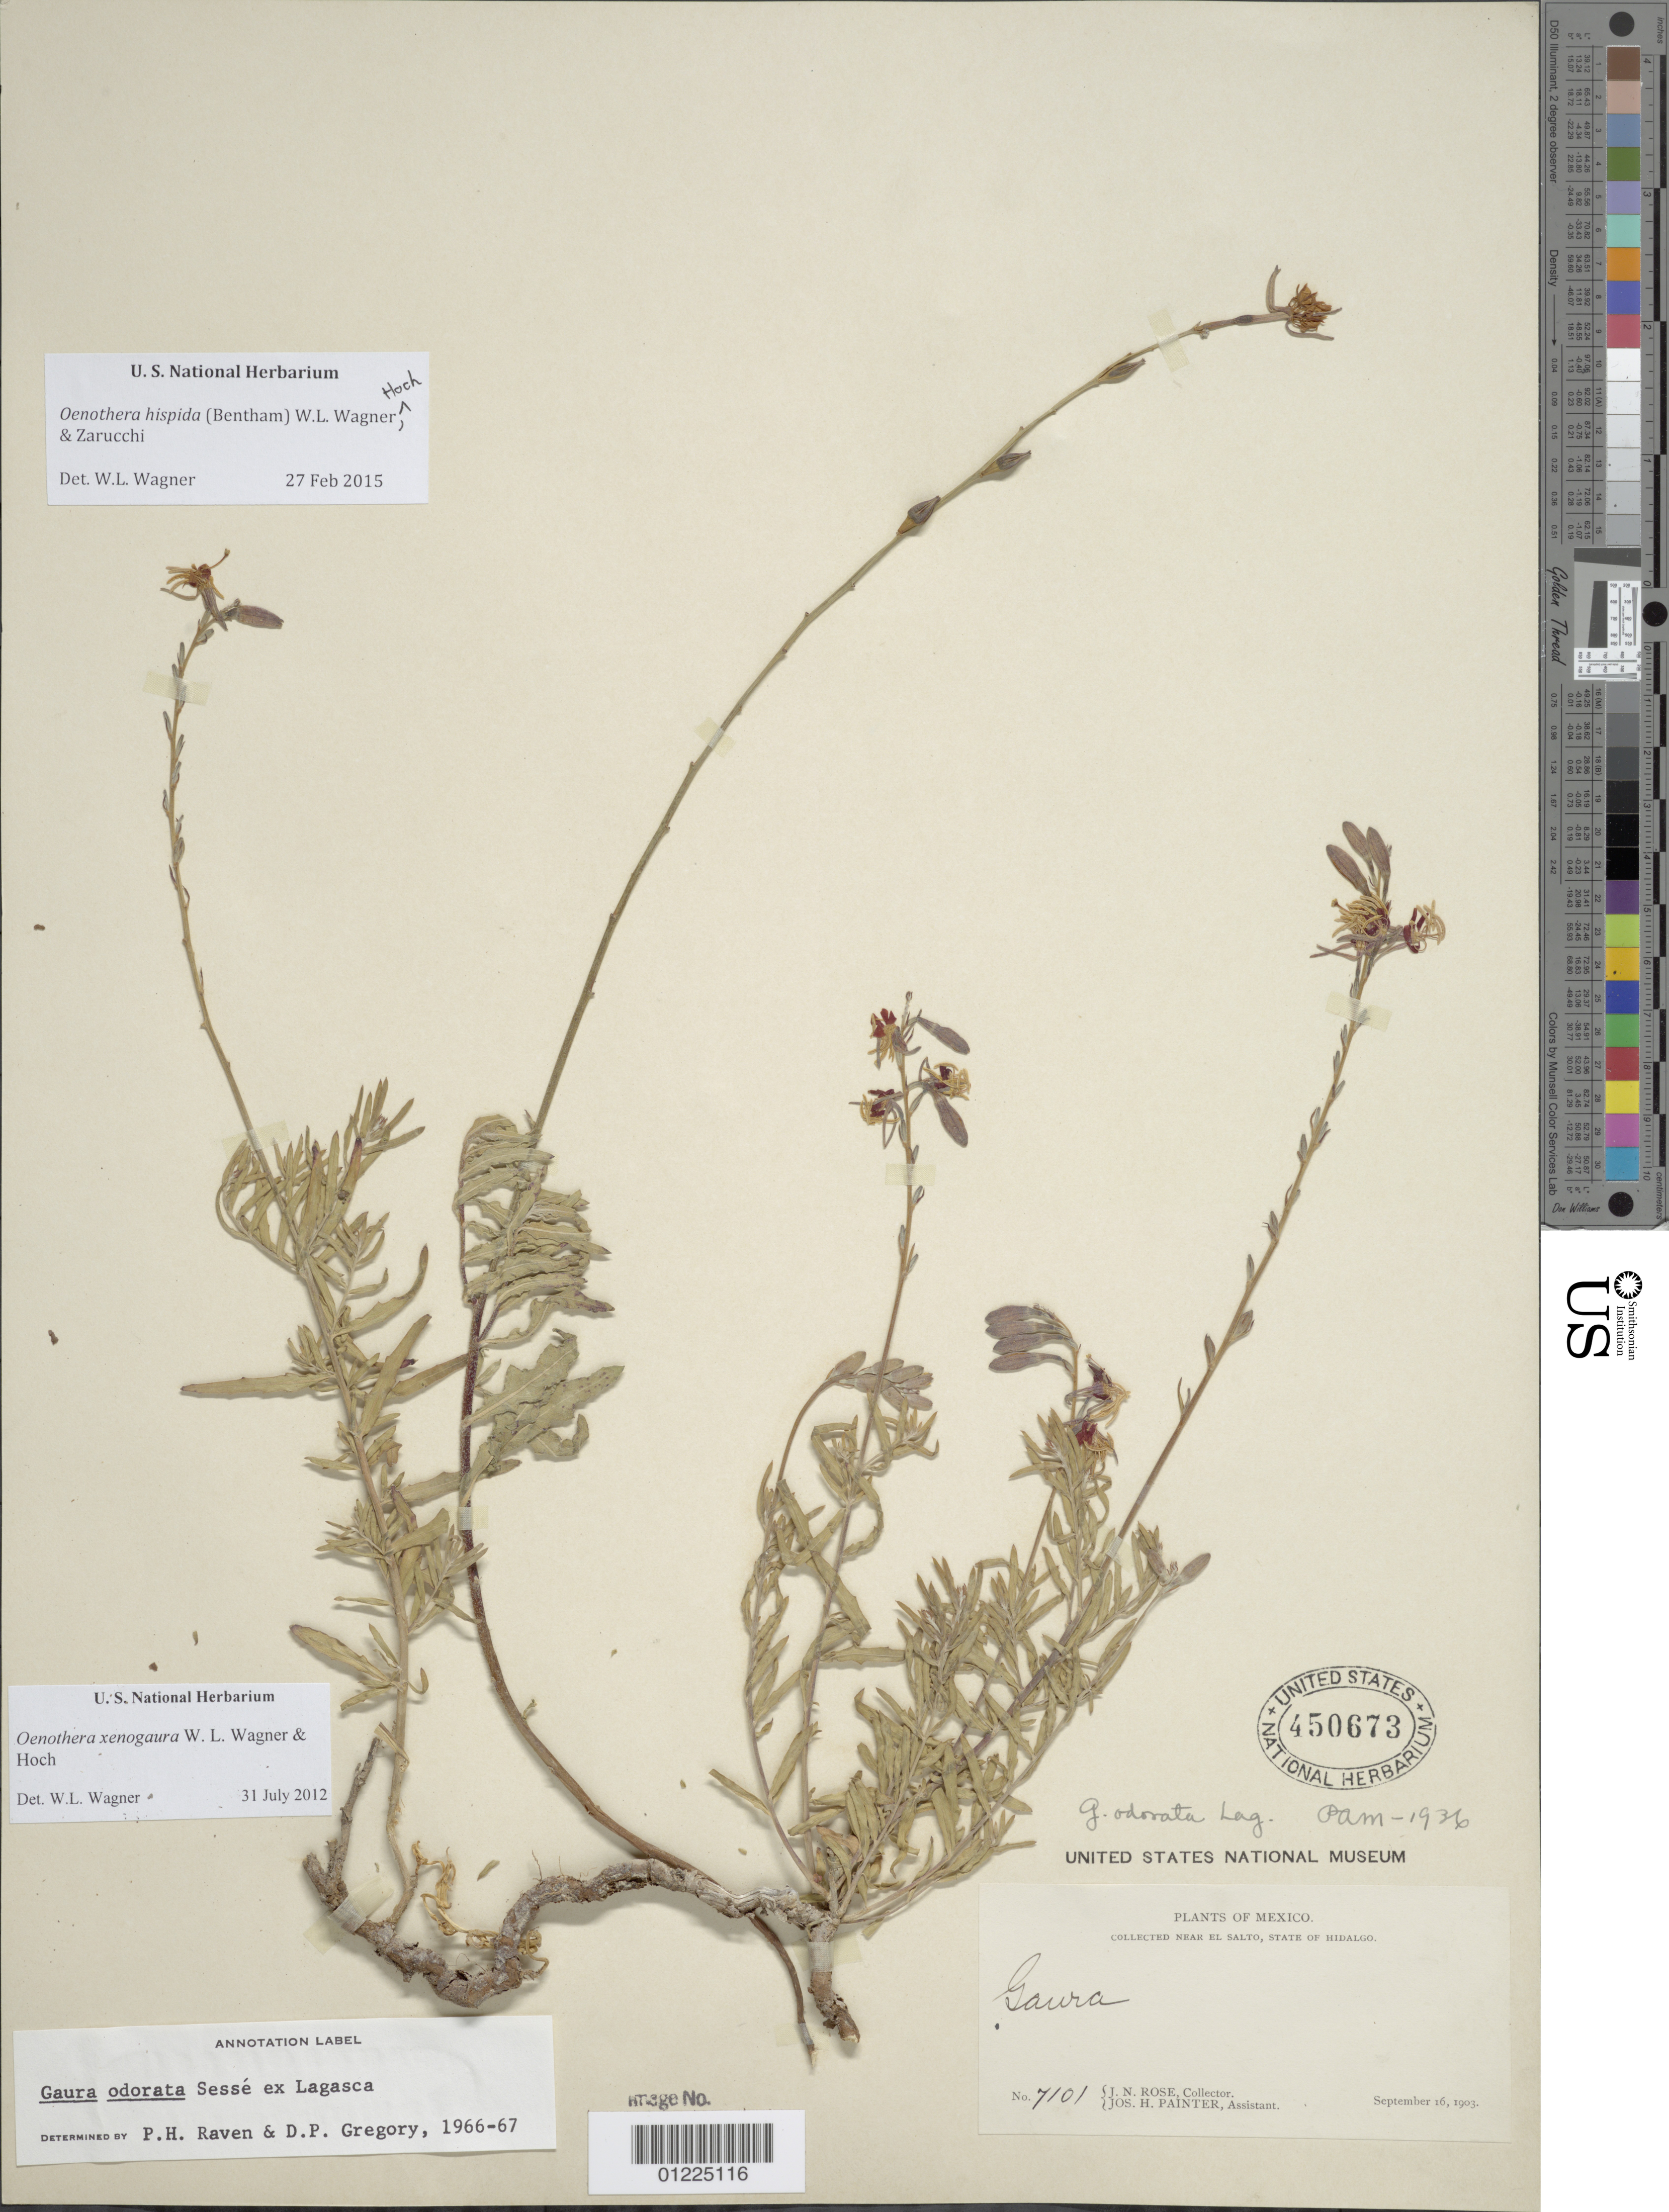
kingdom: Plantae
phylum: Tracheophyta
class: Magnoliopsida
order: Myrtales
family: Onagraceae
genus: Oenothera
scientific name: Oenothera hispida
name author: (Benth.) W.L. Wagner et al.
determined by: Wagner, W. L., (BOT), Smithsonian Institution - National Museum of Natural History (UNITED STATES)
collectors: J. N. Rose & J. H. Painter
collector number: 7101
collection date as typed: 16 Sep 1903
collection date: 1903-09-16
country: Mexico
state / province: Hidalgo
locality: Near El Salto, State of Hidalgo.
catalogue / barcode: US 450673